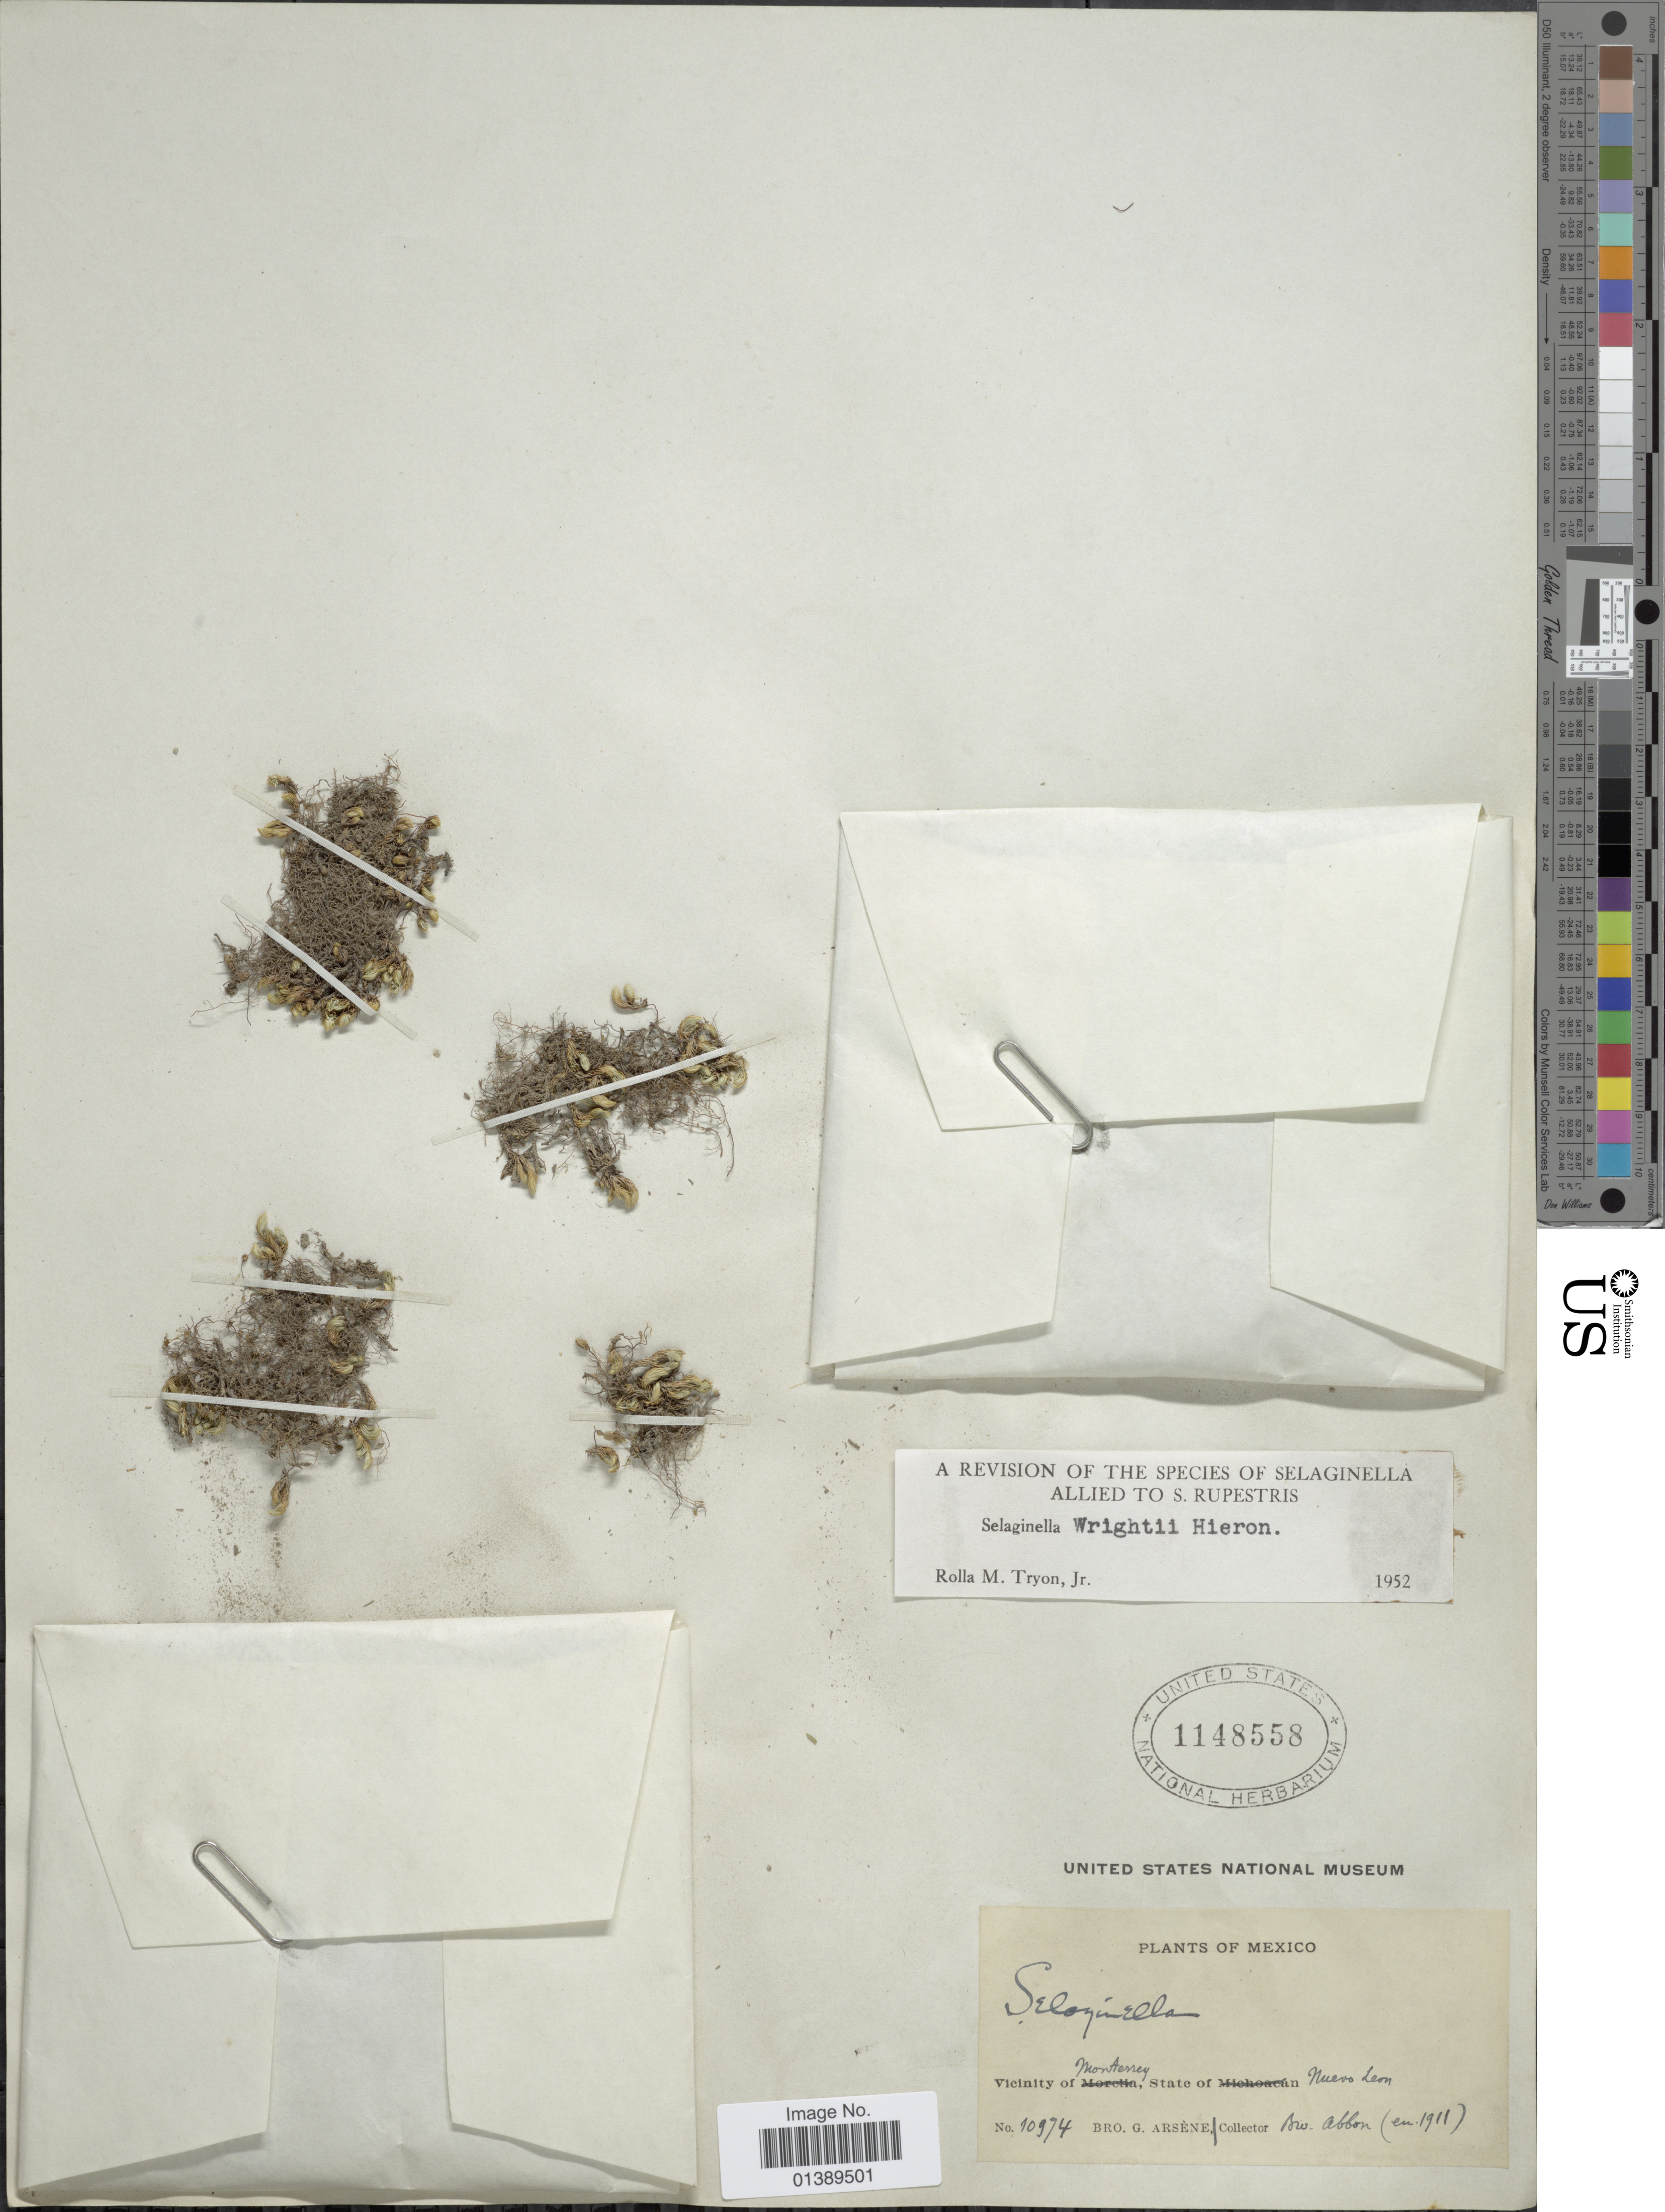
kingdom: Plantae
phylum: Tracheophyta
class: Lycopodiopsida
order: Selaginellales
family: Selaginellaceae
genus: Selaginella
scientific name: Selaginella wrightii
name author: Hieron.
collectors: Bro. G. Arsène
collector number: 10974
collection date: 1911-01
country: Mexico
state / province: Nuevo León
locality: Vicinity of Monterrey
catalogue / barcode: US 1148558